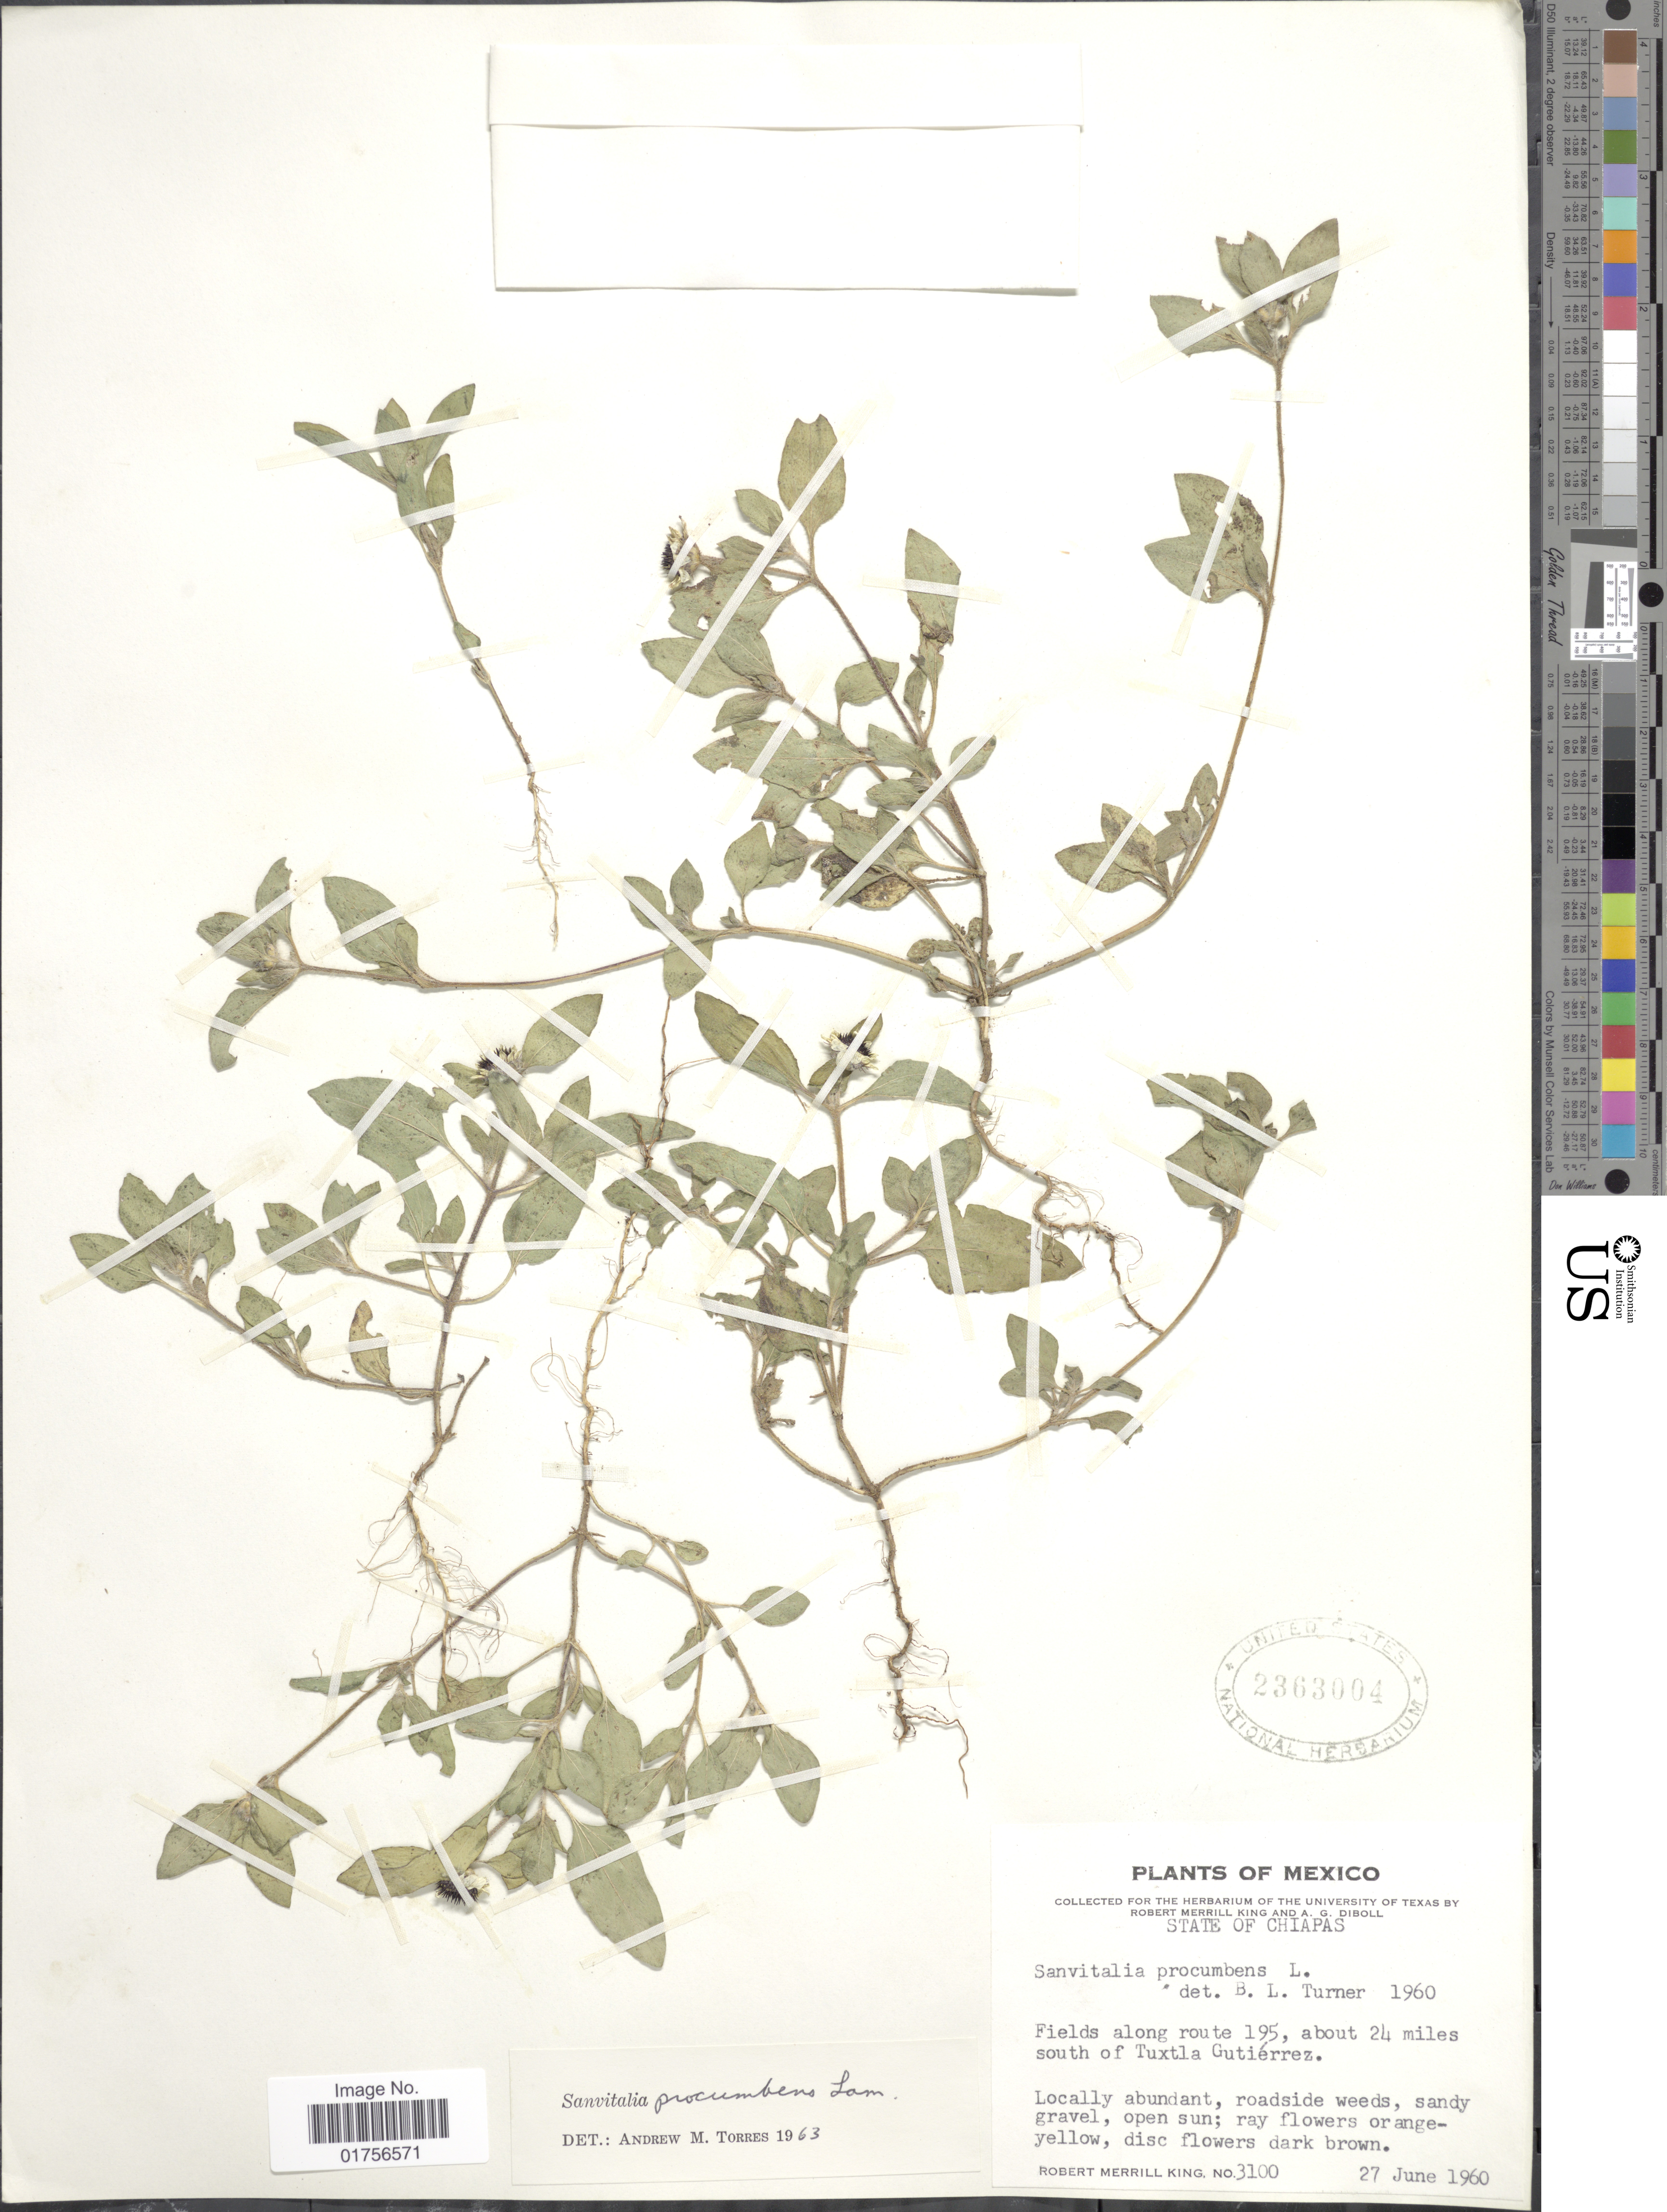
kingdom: Plantae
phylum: Tracheophyta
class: Magnoliopsida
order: Asterales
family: Asteraceae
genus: Sanvitalia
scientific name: Sanvitalia procumbens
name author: Lam.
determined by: Skibicki, Samuel V.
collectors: R. M. King & A. Diboll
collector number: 3100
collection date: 1960-06-27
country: Mexico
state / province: Chiapas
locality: State of Chiapas, Fields along route 195, about 24 miles south of Tuxtla Gutierrez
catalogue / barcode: US 2363004